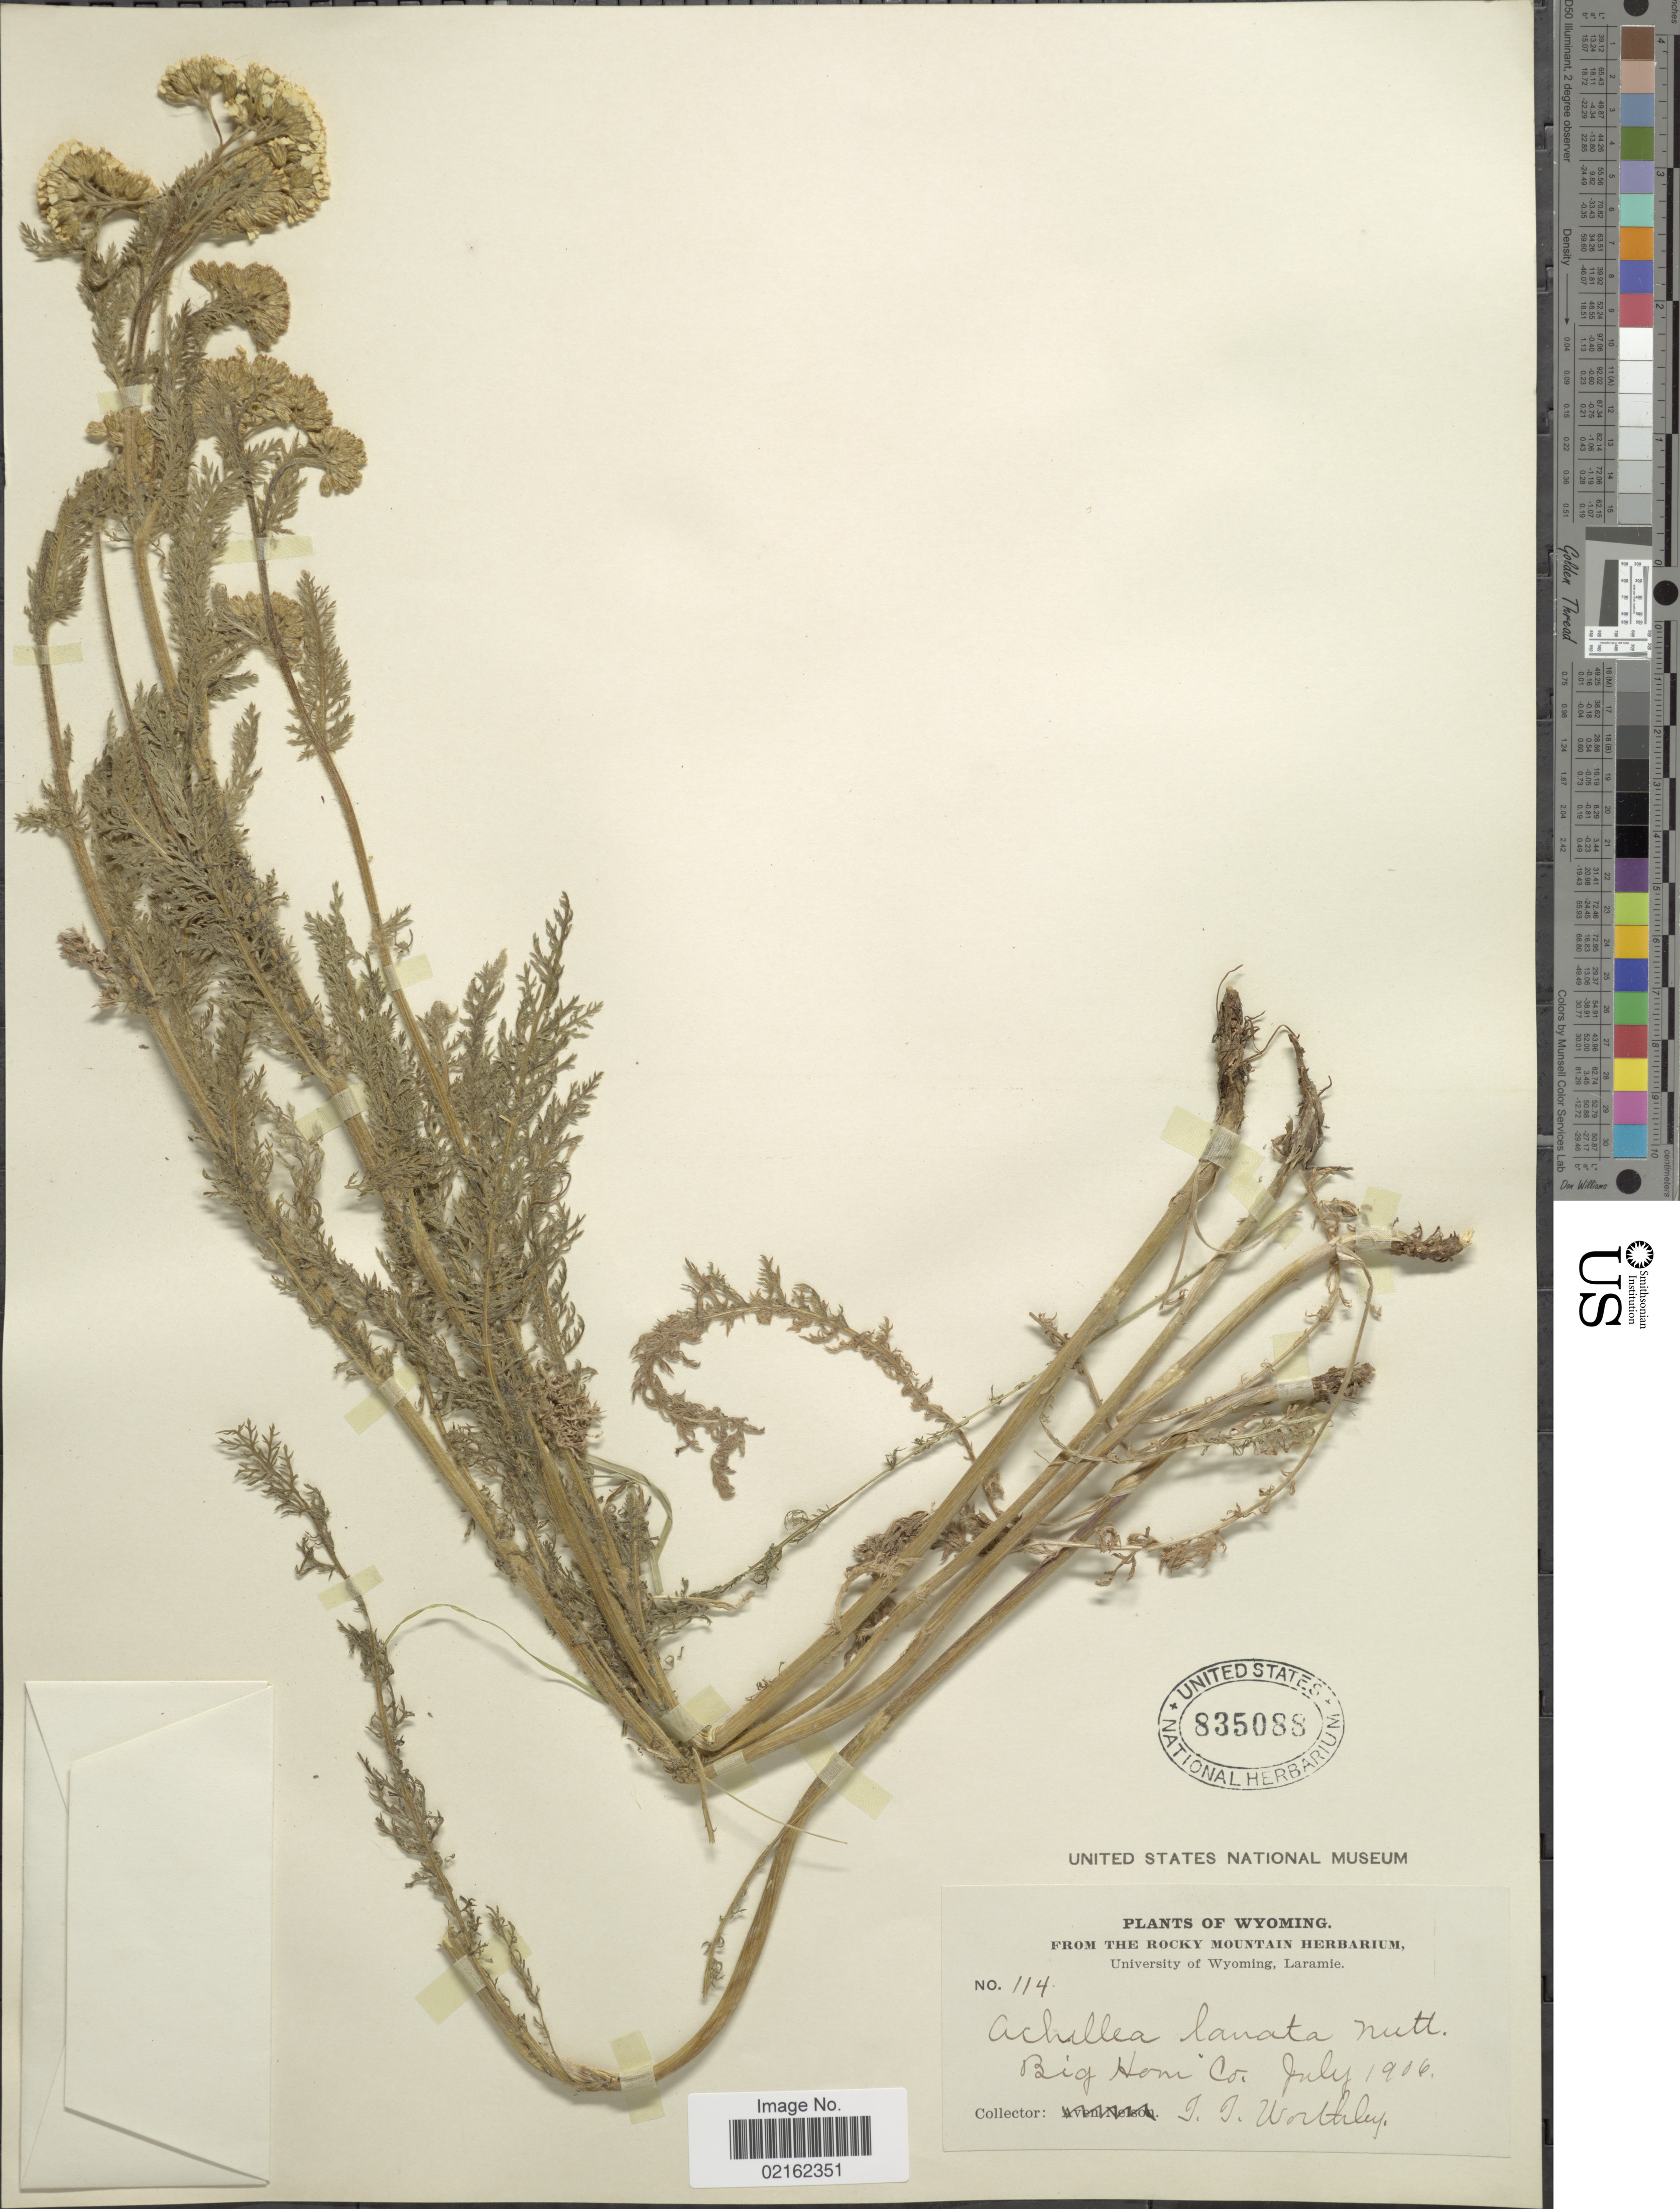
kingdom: Plantae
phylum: Tracheophyta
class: Magnoliopsida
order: Asterales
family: Asteraceae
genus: Achillea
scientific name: Achillea sp.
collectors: I. Worthley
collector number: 114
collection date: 1906-07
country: United States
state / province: Wyoming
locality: Big Horn Co.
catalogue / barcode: US 835088